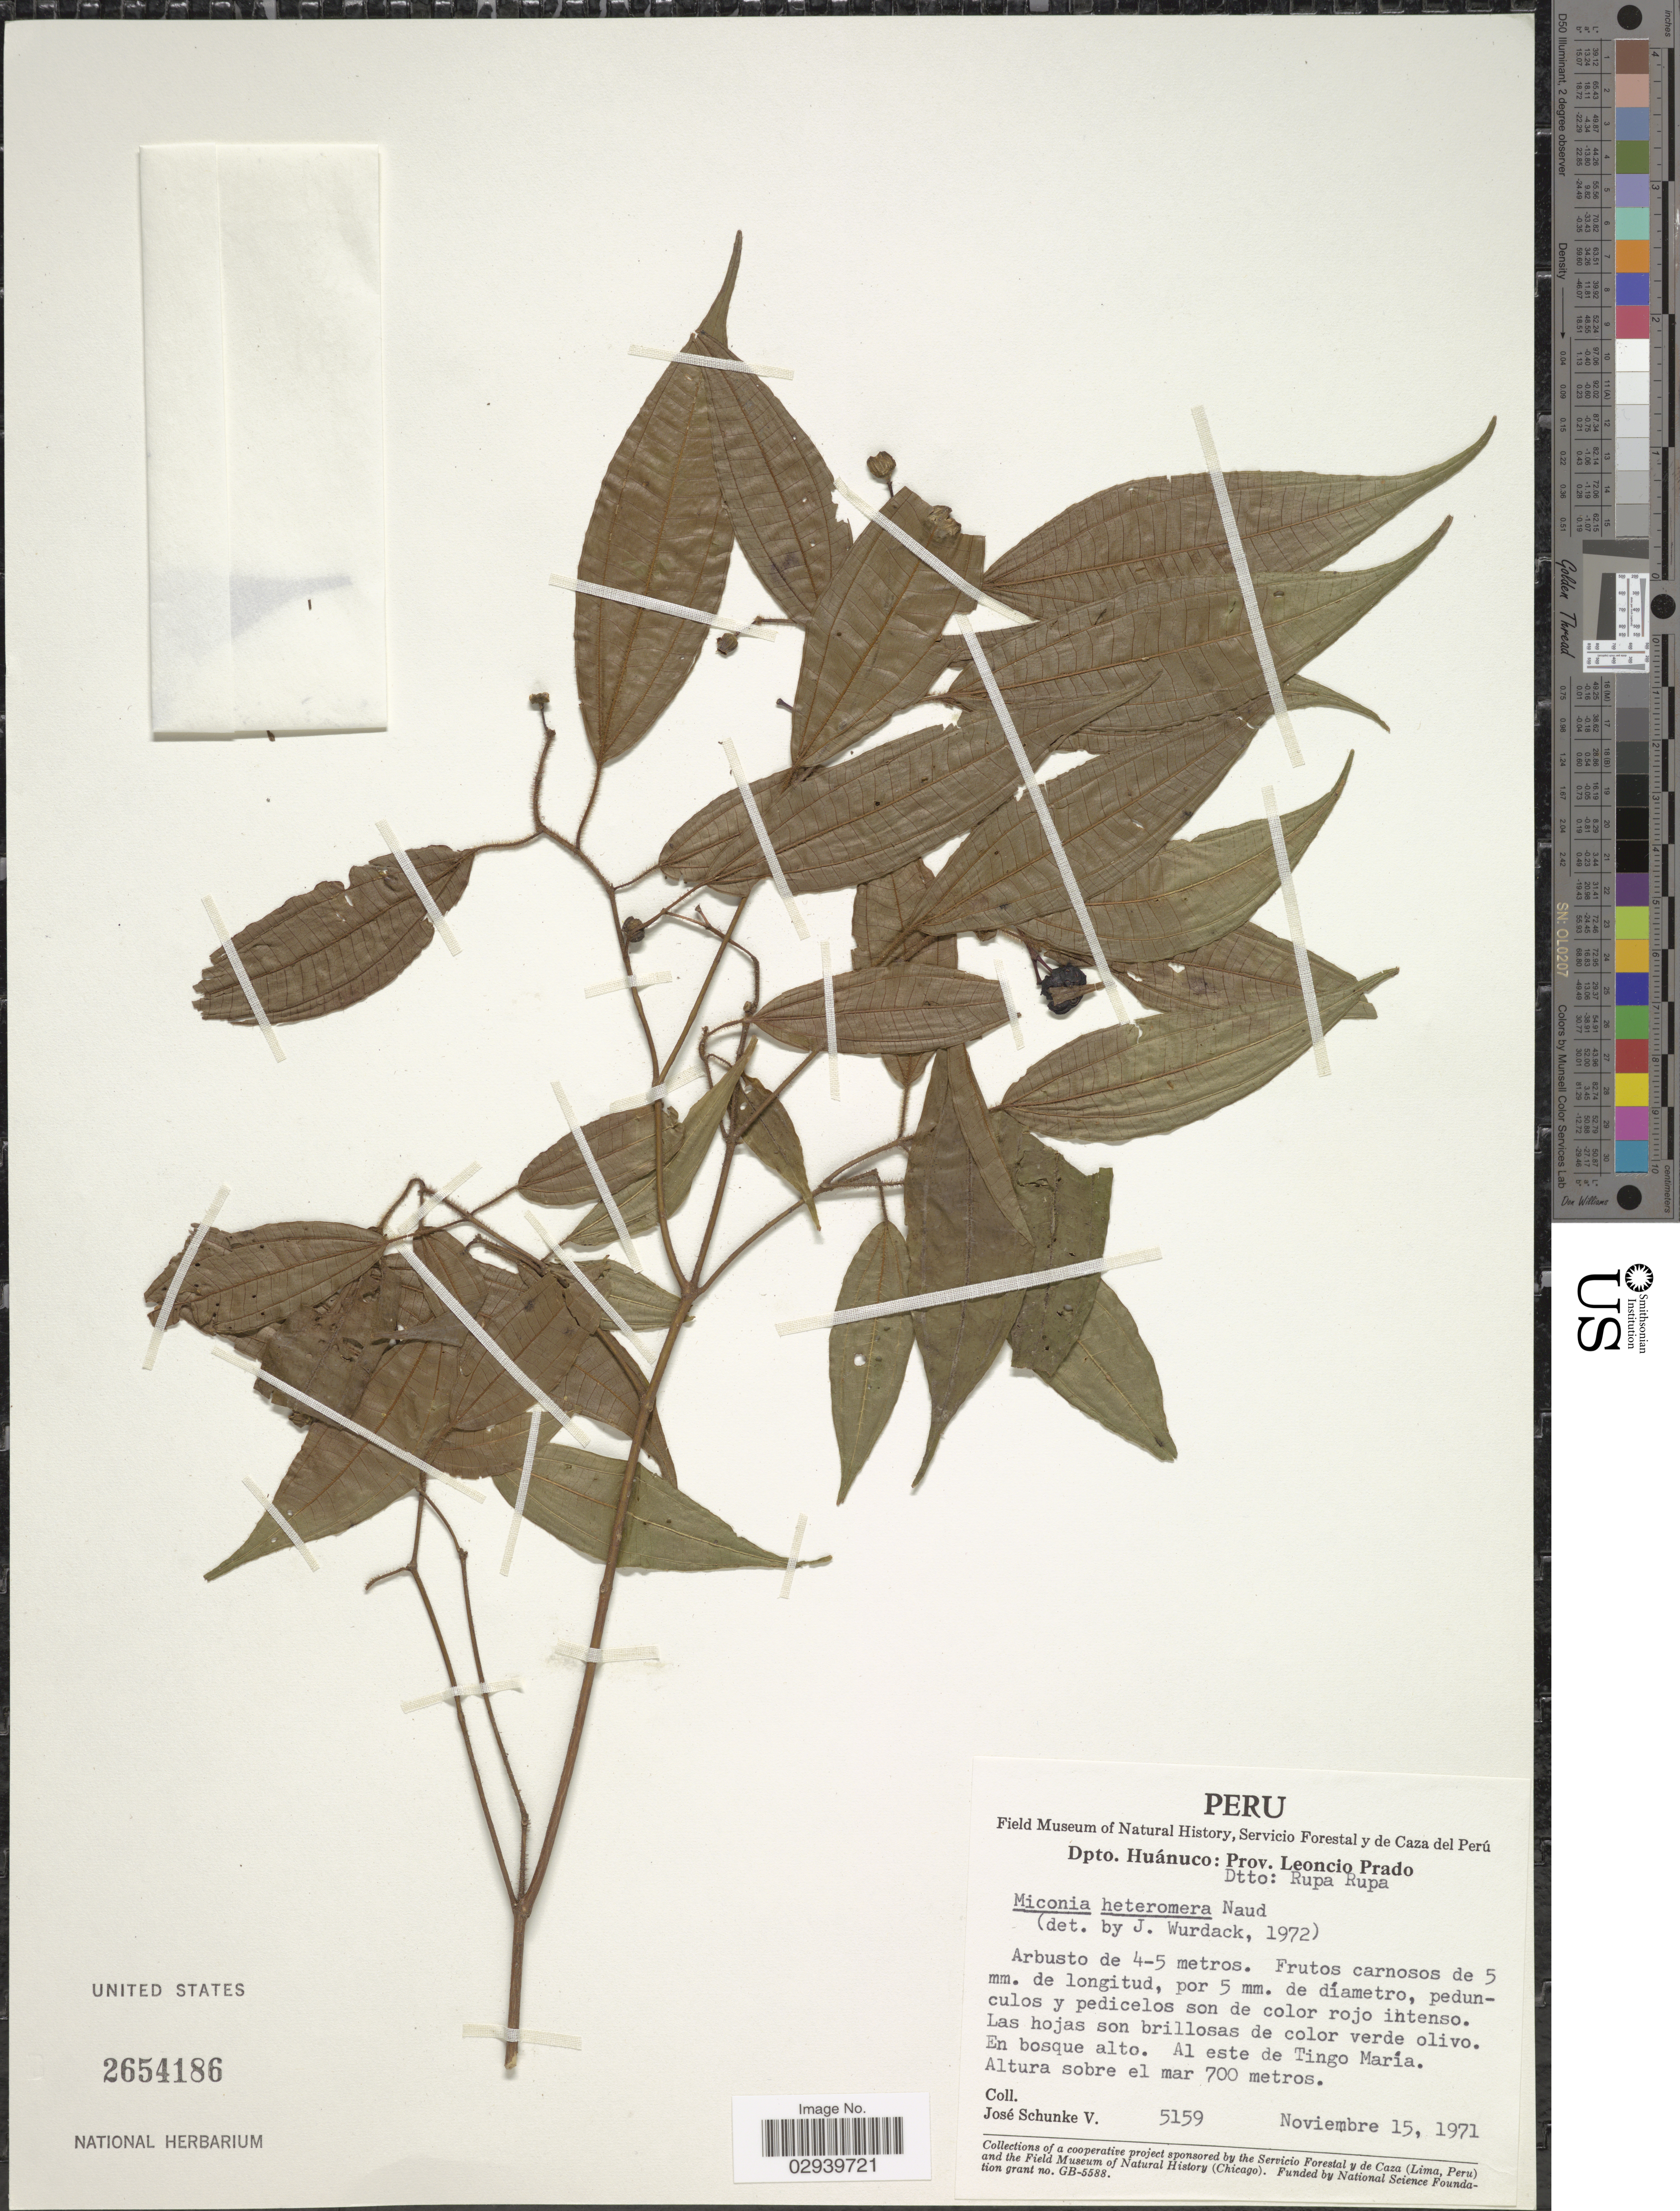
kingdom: Plantae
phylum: Tracheophyta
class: Magnoliopsida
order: Myrtales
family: Melastomataceae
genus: Miconia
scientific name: Miconia heteromera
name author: Naudin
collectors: J. Schunke Vigo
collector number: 5159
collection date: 1971-11-15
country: Peru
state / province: Huánuco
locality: Dpto. Huánuco: Prov. Leoncio Prado, Dtto. Rupa Rupa, Al este de Tingo María.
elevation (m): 700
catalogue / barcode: US 2654186